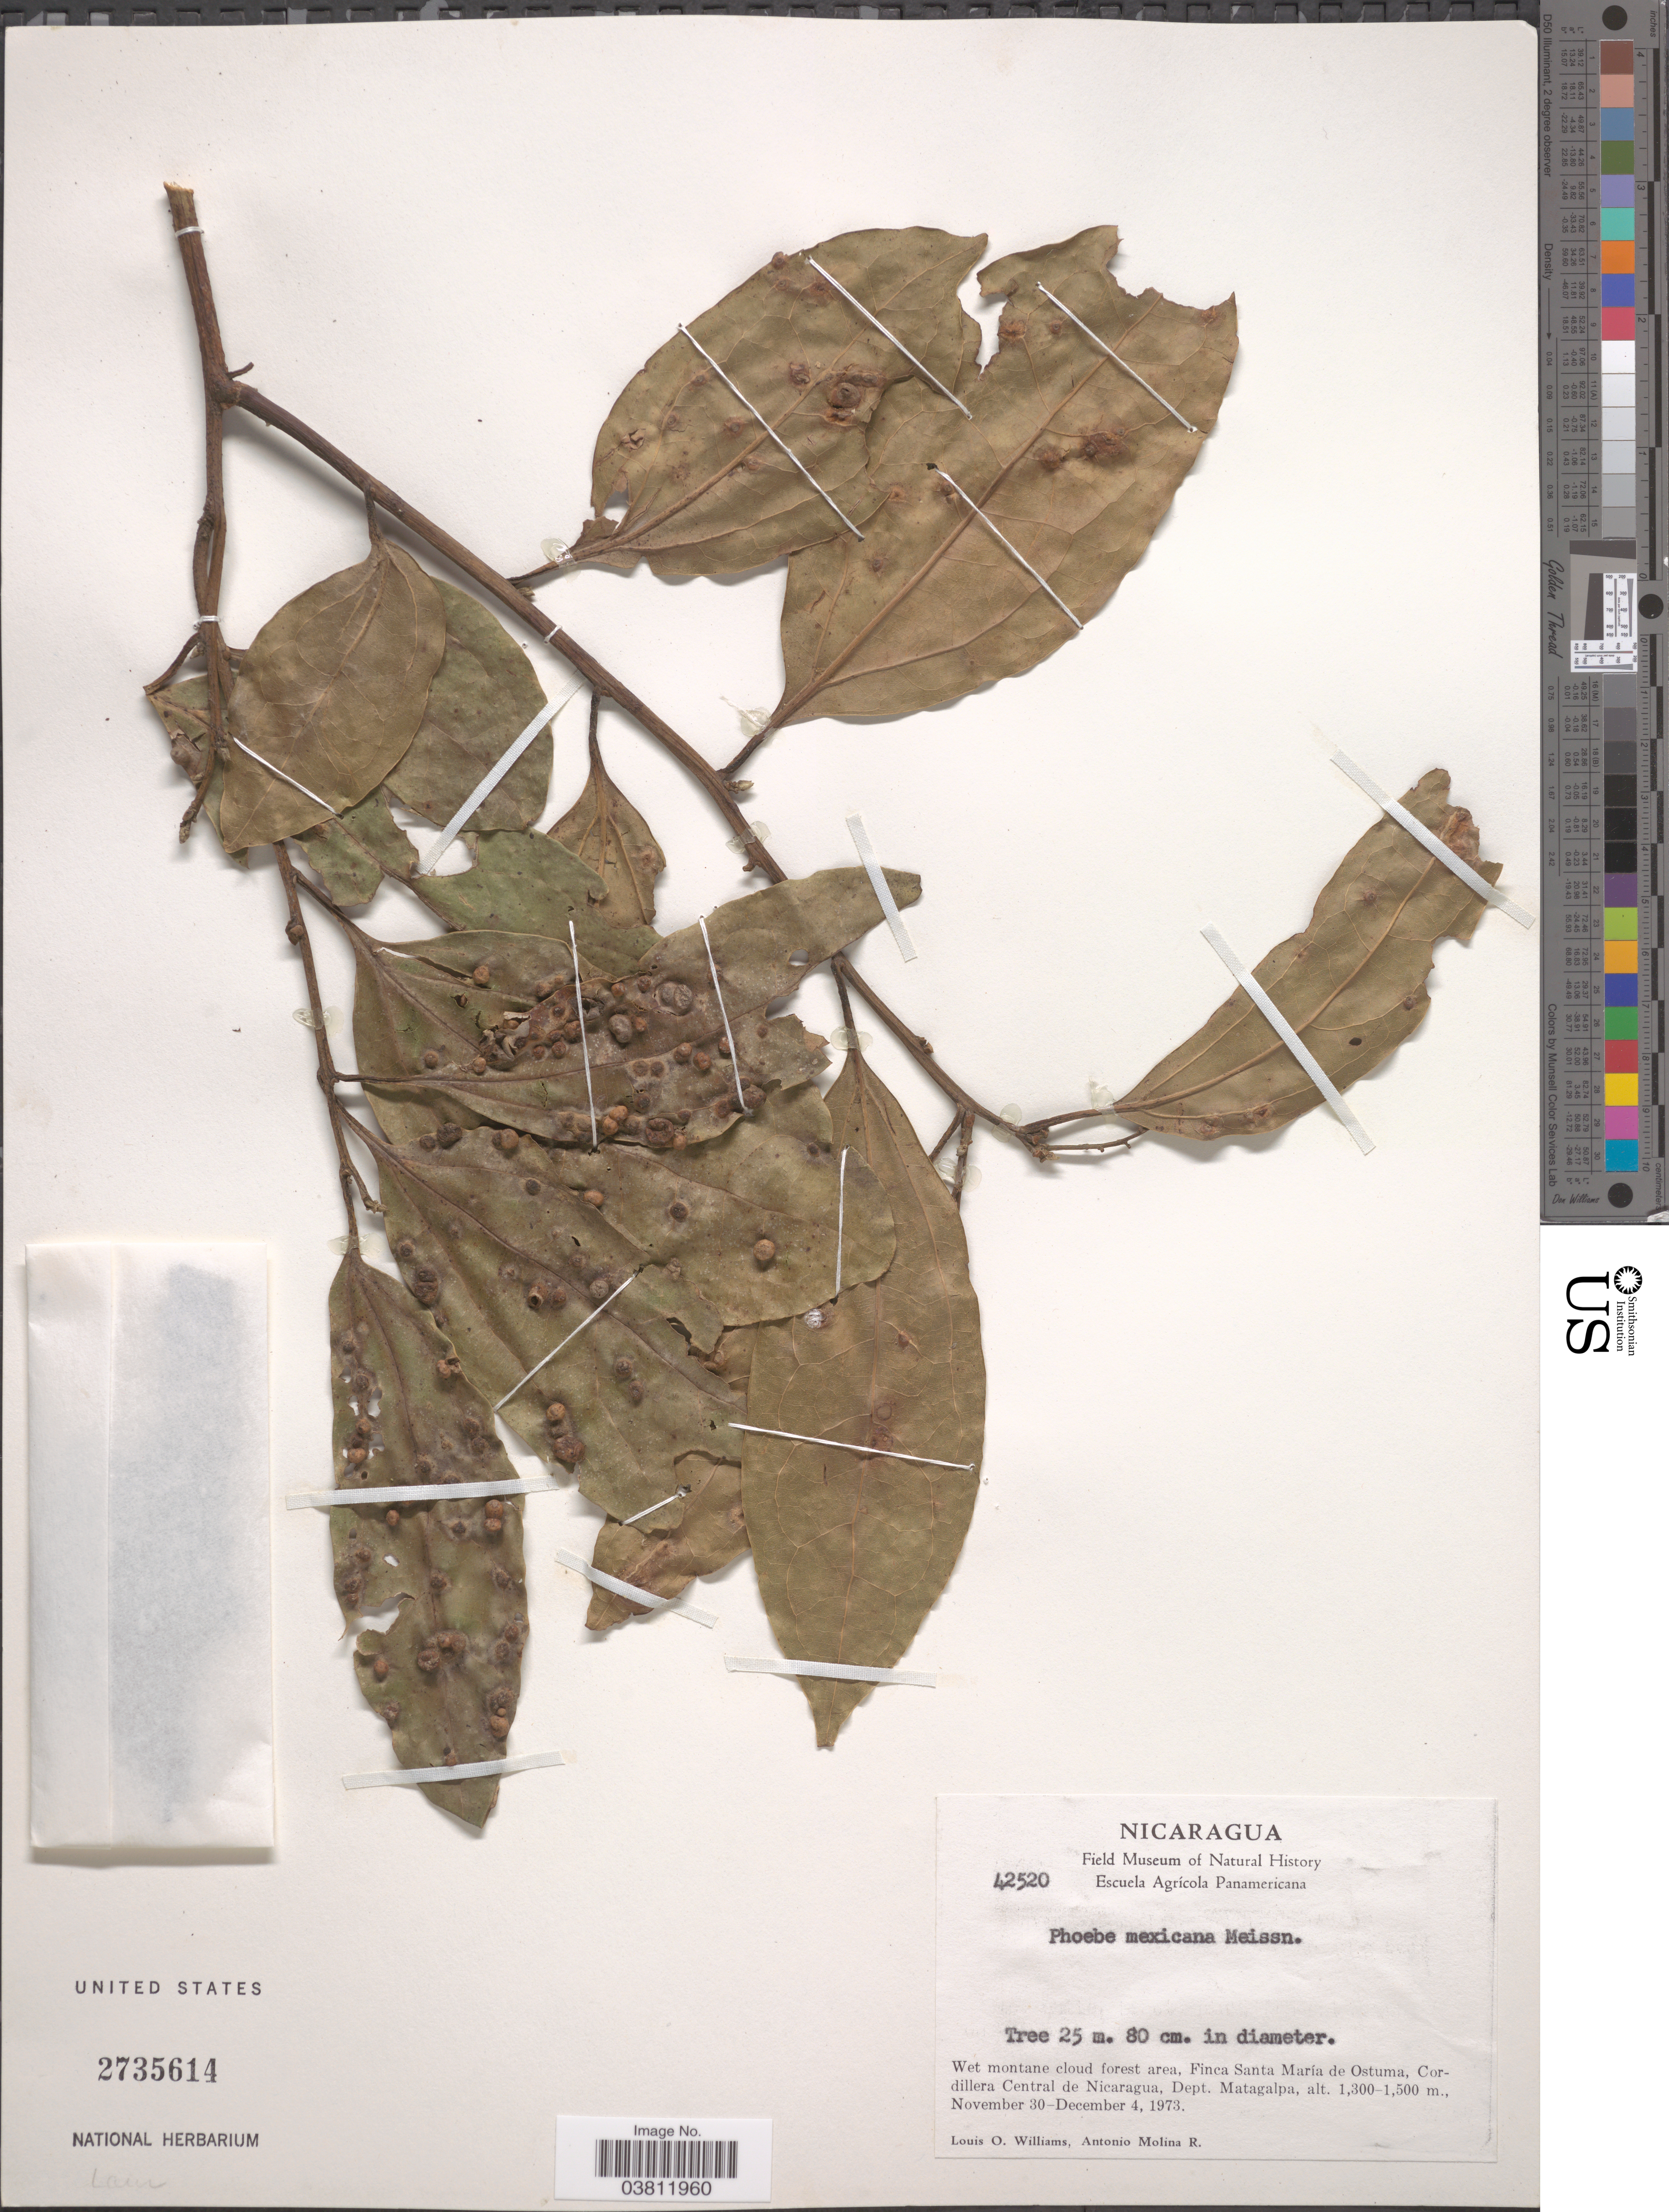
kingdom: Plantae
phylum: Tracheophyta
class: Magnoliopsida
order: Laurales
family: Lauraceae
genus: Phoebe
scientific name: Phoebe mexicana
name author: Meisn.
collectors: L. O. Williams & A. Molina R.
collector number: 42520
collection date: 1973-11-30/1973-12-04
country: Nicaragua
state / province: Matagalpa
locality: Finca Santa Maria de Ostuma, Cordillera Central de Nicaragua, Dept. Matagalpa.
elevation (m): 1300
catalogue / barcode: US 2735614